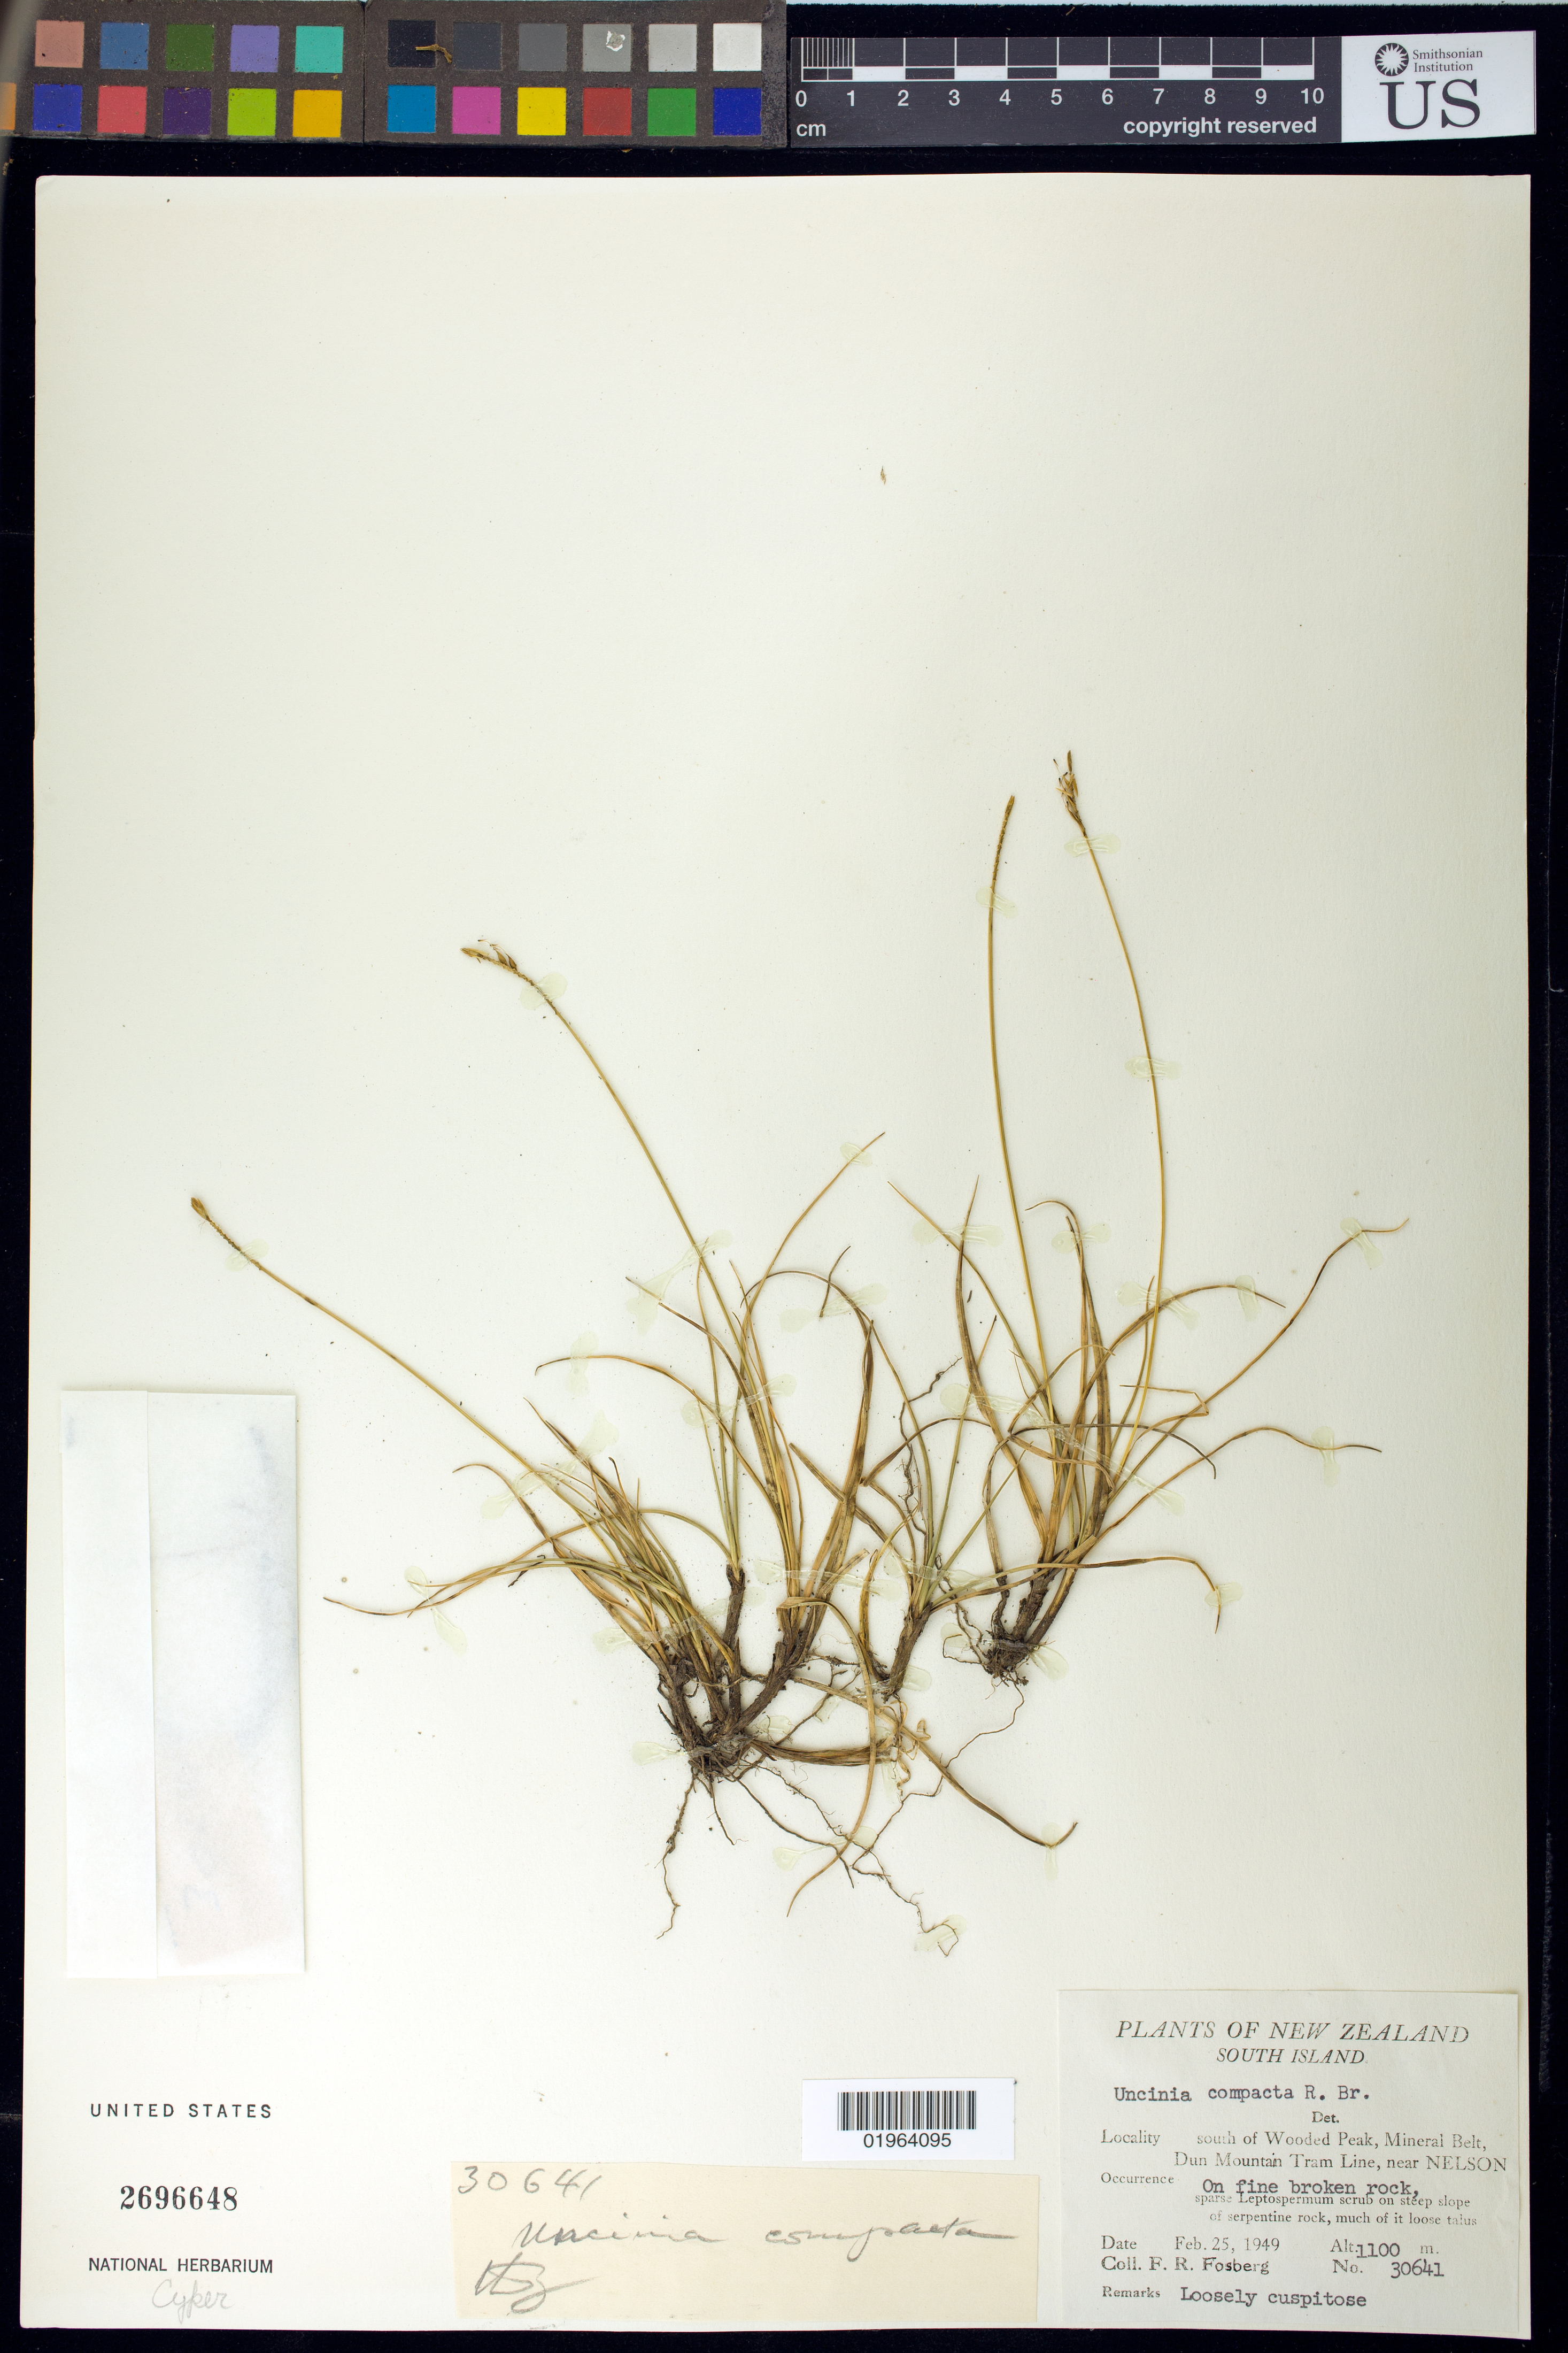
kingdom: Plantae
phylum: Tracheophyta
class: Liliopsida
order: Poales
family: Cyperaceae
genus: Carex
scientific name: Carex austrocompacta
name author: K.L. Wilson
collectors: F. R. Fosberg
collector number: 30641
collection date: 1949-02-25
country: New Zealand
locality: South Island. South of Wooded Peak, Mineral Belt, Dun Mountain Tram Line, near Nelson.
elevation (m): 1100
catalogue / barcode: US 2696648